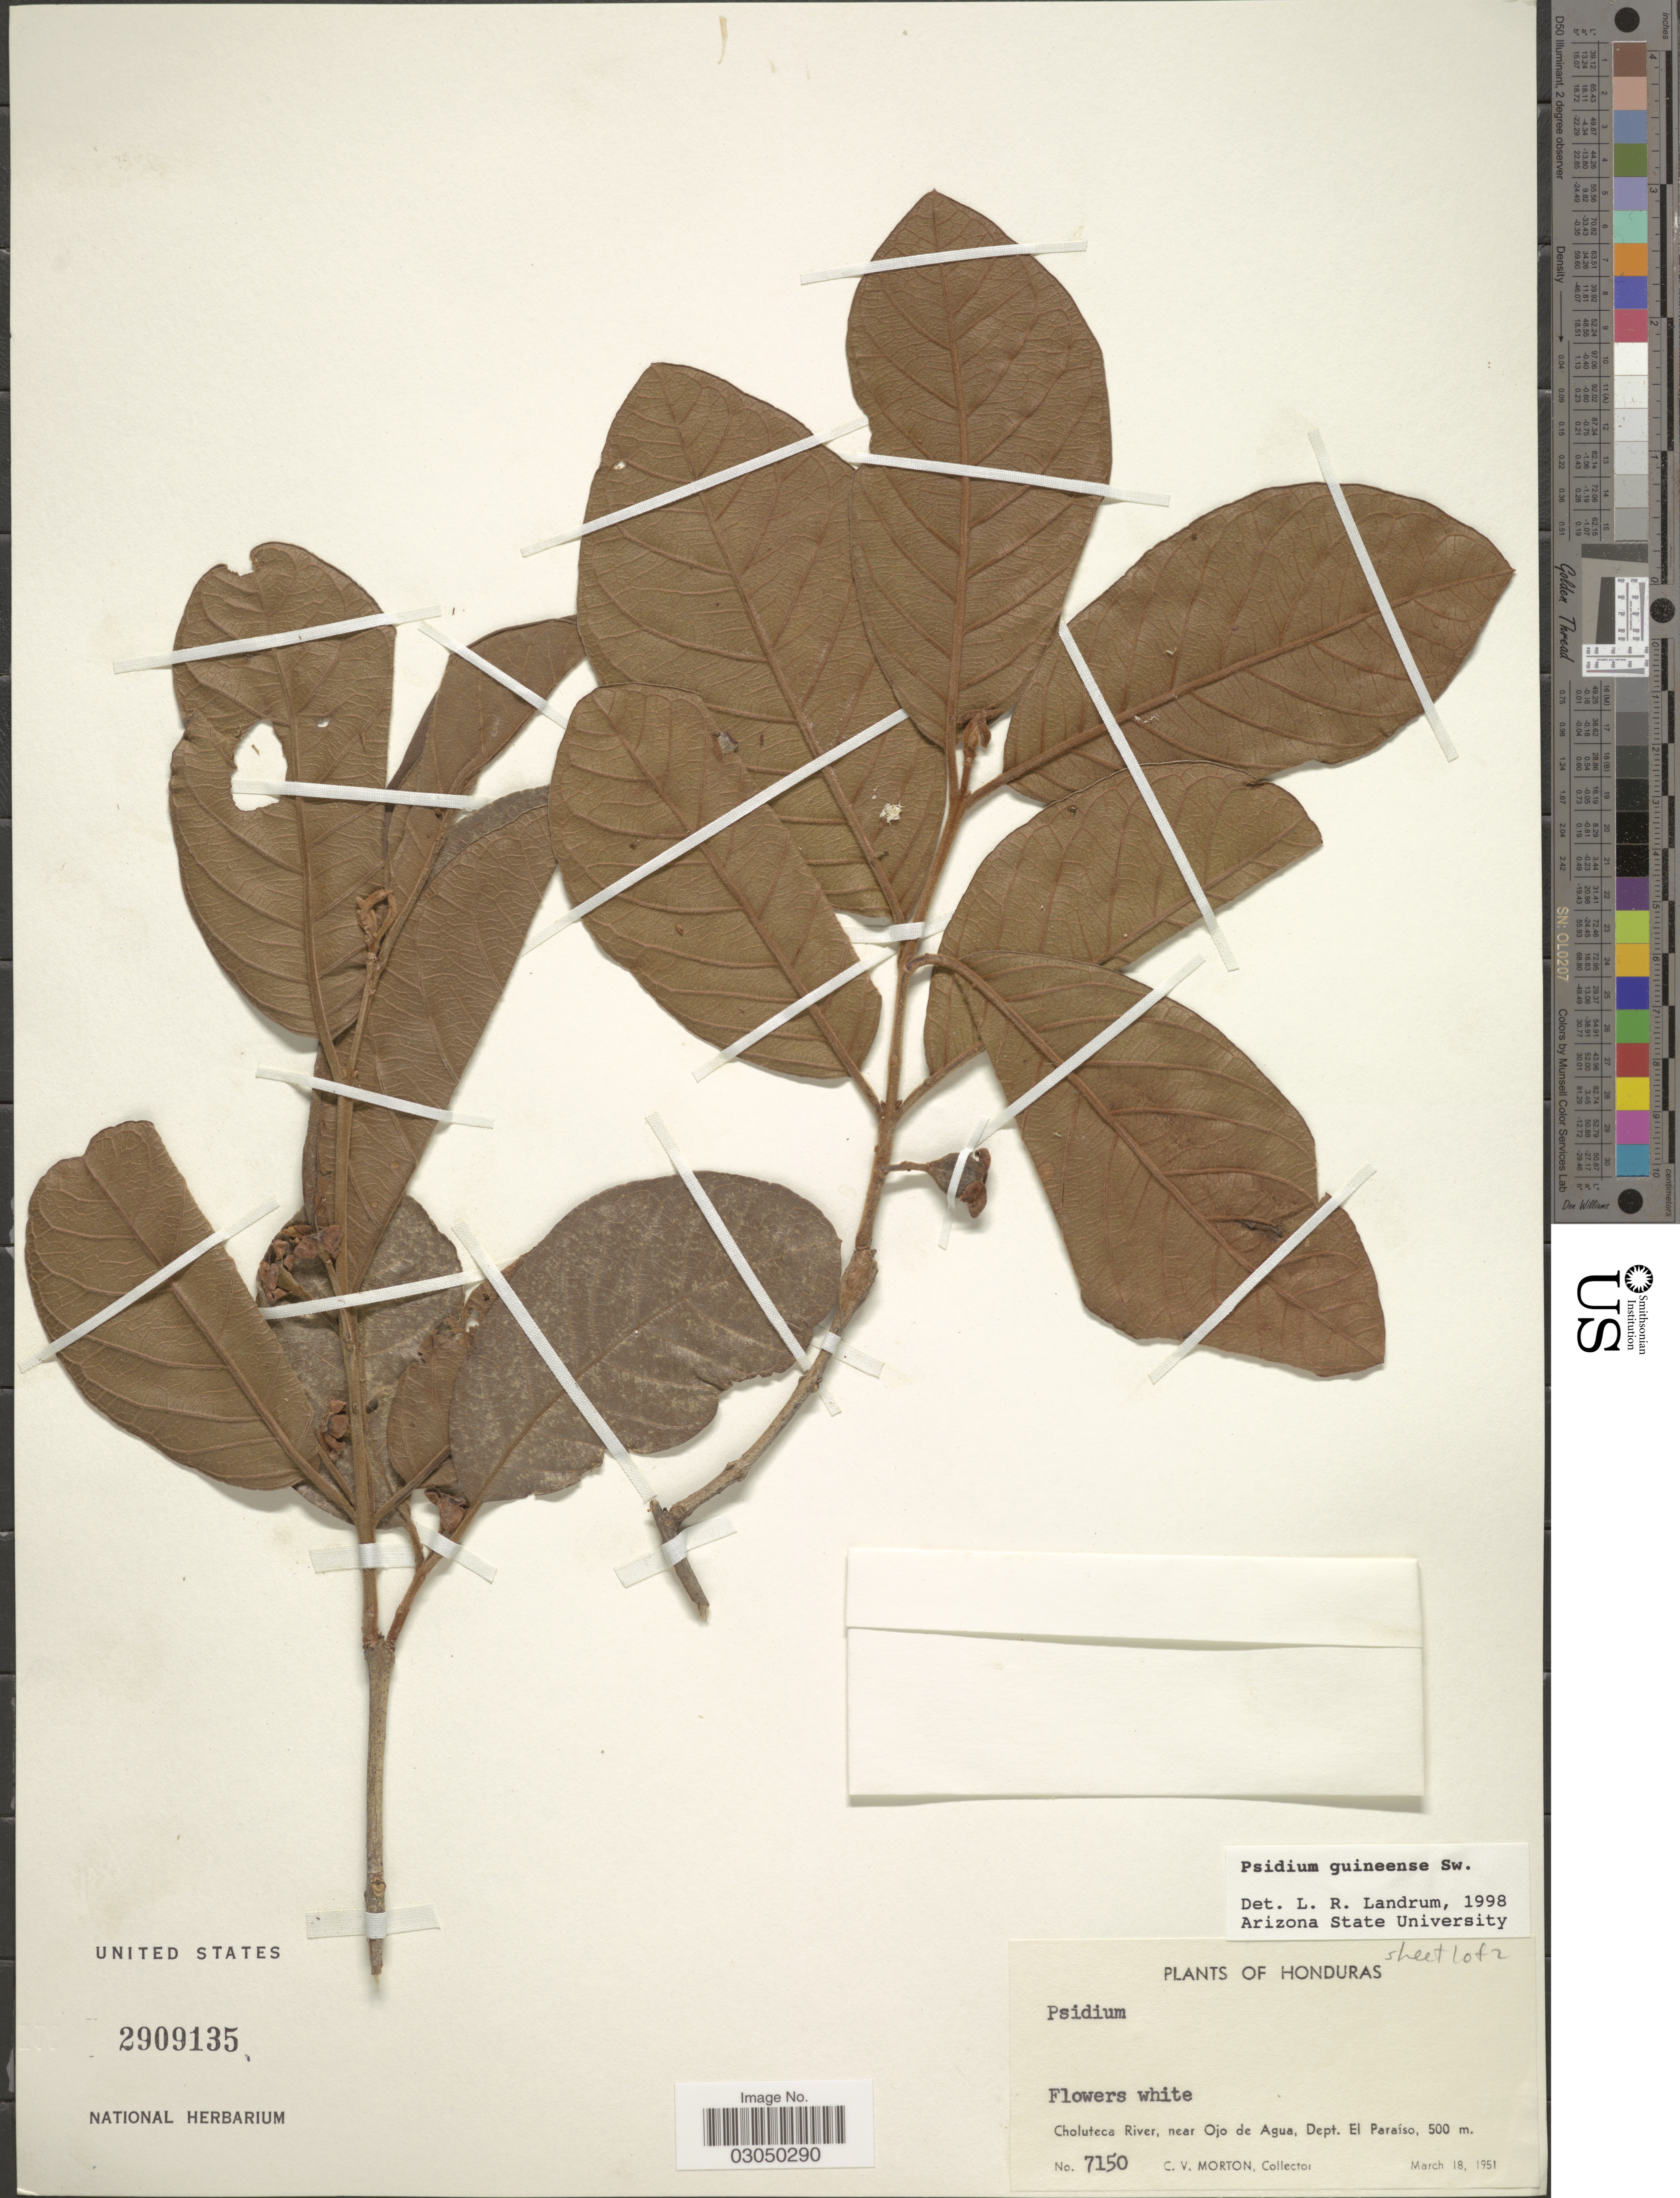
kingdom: Plantae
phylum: Tracheophyta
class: Magnoliopsida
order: Myrtales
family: Myrtaceae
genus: Psidium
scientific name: Psidium guineense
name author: Sw.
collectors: C. V. Morton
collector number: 7150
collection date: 1951-03-18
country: Honduras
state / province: El Paraíso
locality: Choluteca River, near Ojo de Agua, Dept. El Paraíso.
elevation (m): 500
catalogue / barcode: US 2909135